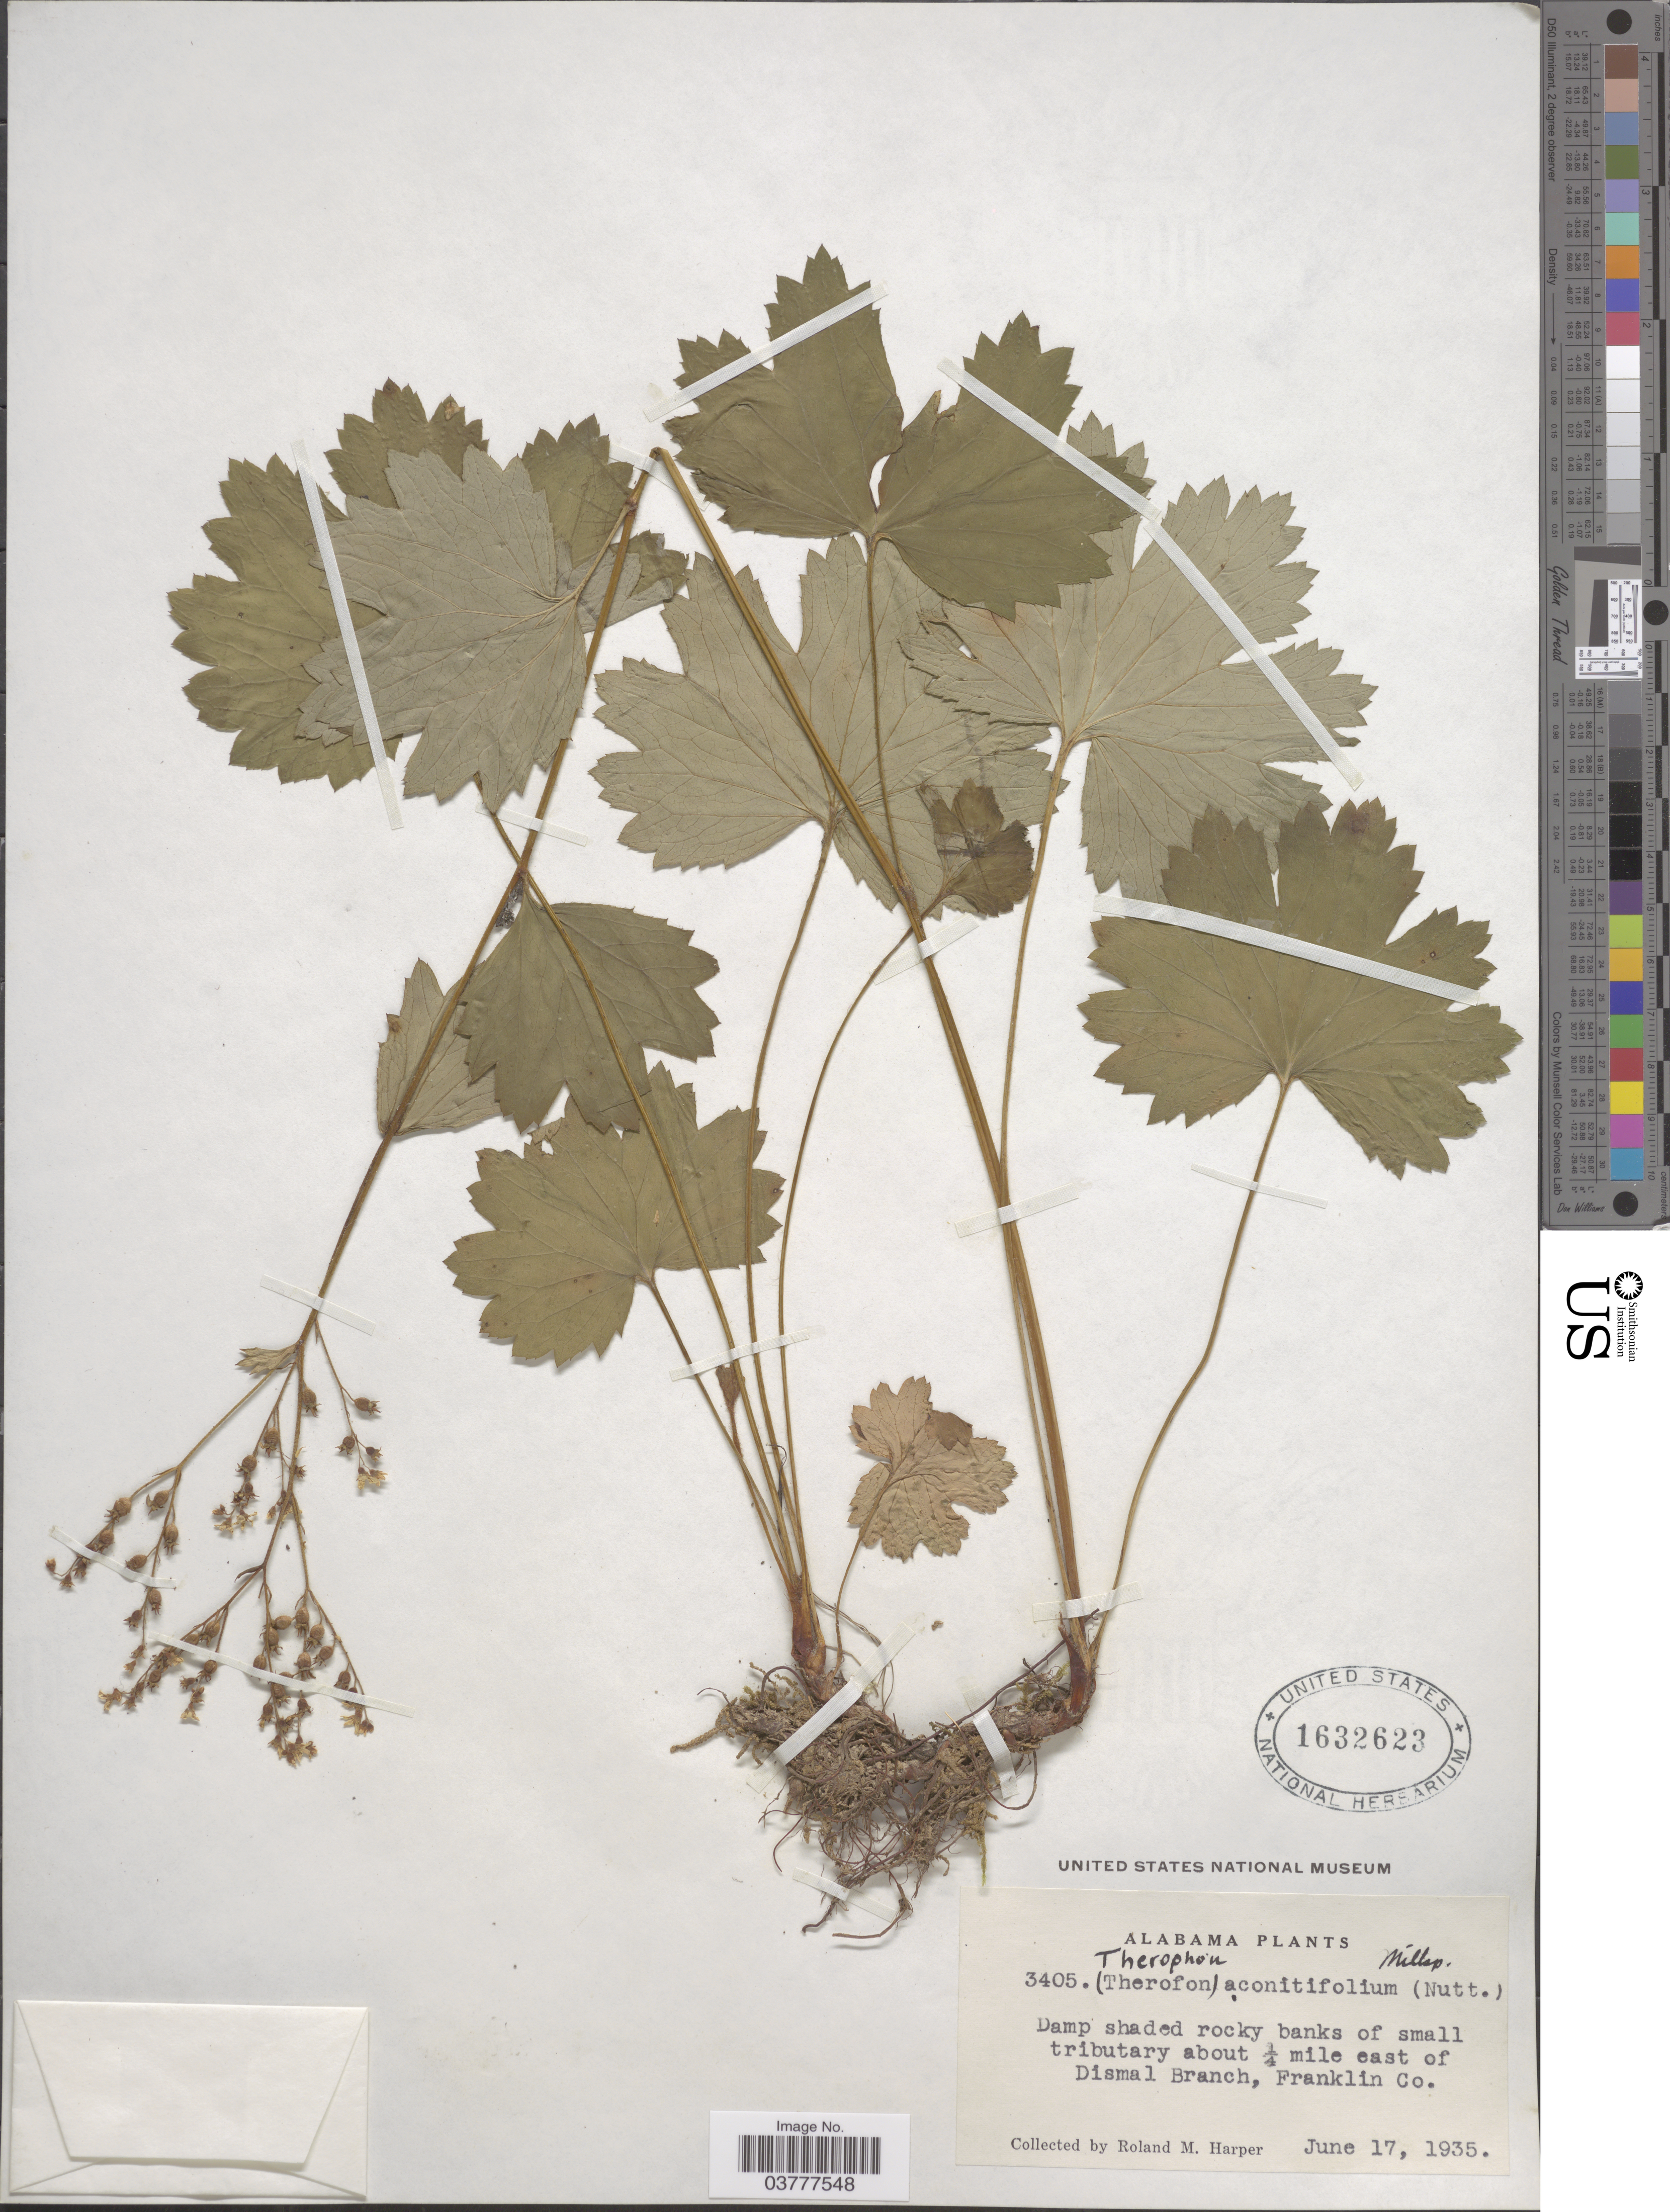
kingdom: Plantae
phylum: Tracheophyta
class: Magnoliopsida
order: Saxifragales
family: Saxifragaceae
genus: Boykinia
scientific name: Boykinia aconitifolia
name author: Nutt.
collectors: R. M. Harper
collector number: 3405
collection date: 1935-06-17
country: United States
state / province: Alabama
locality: About ¼ mile east of Dismal Branch, Franklin Co.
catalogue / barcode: US 1632623